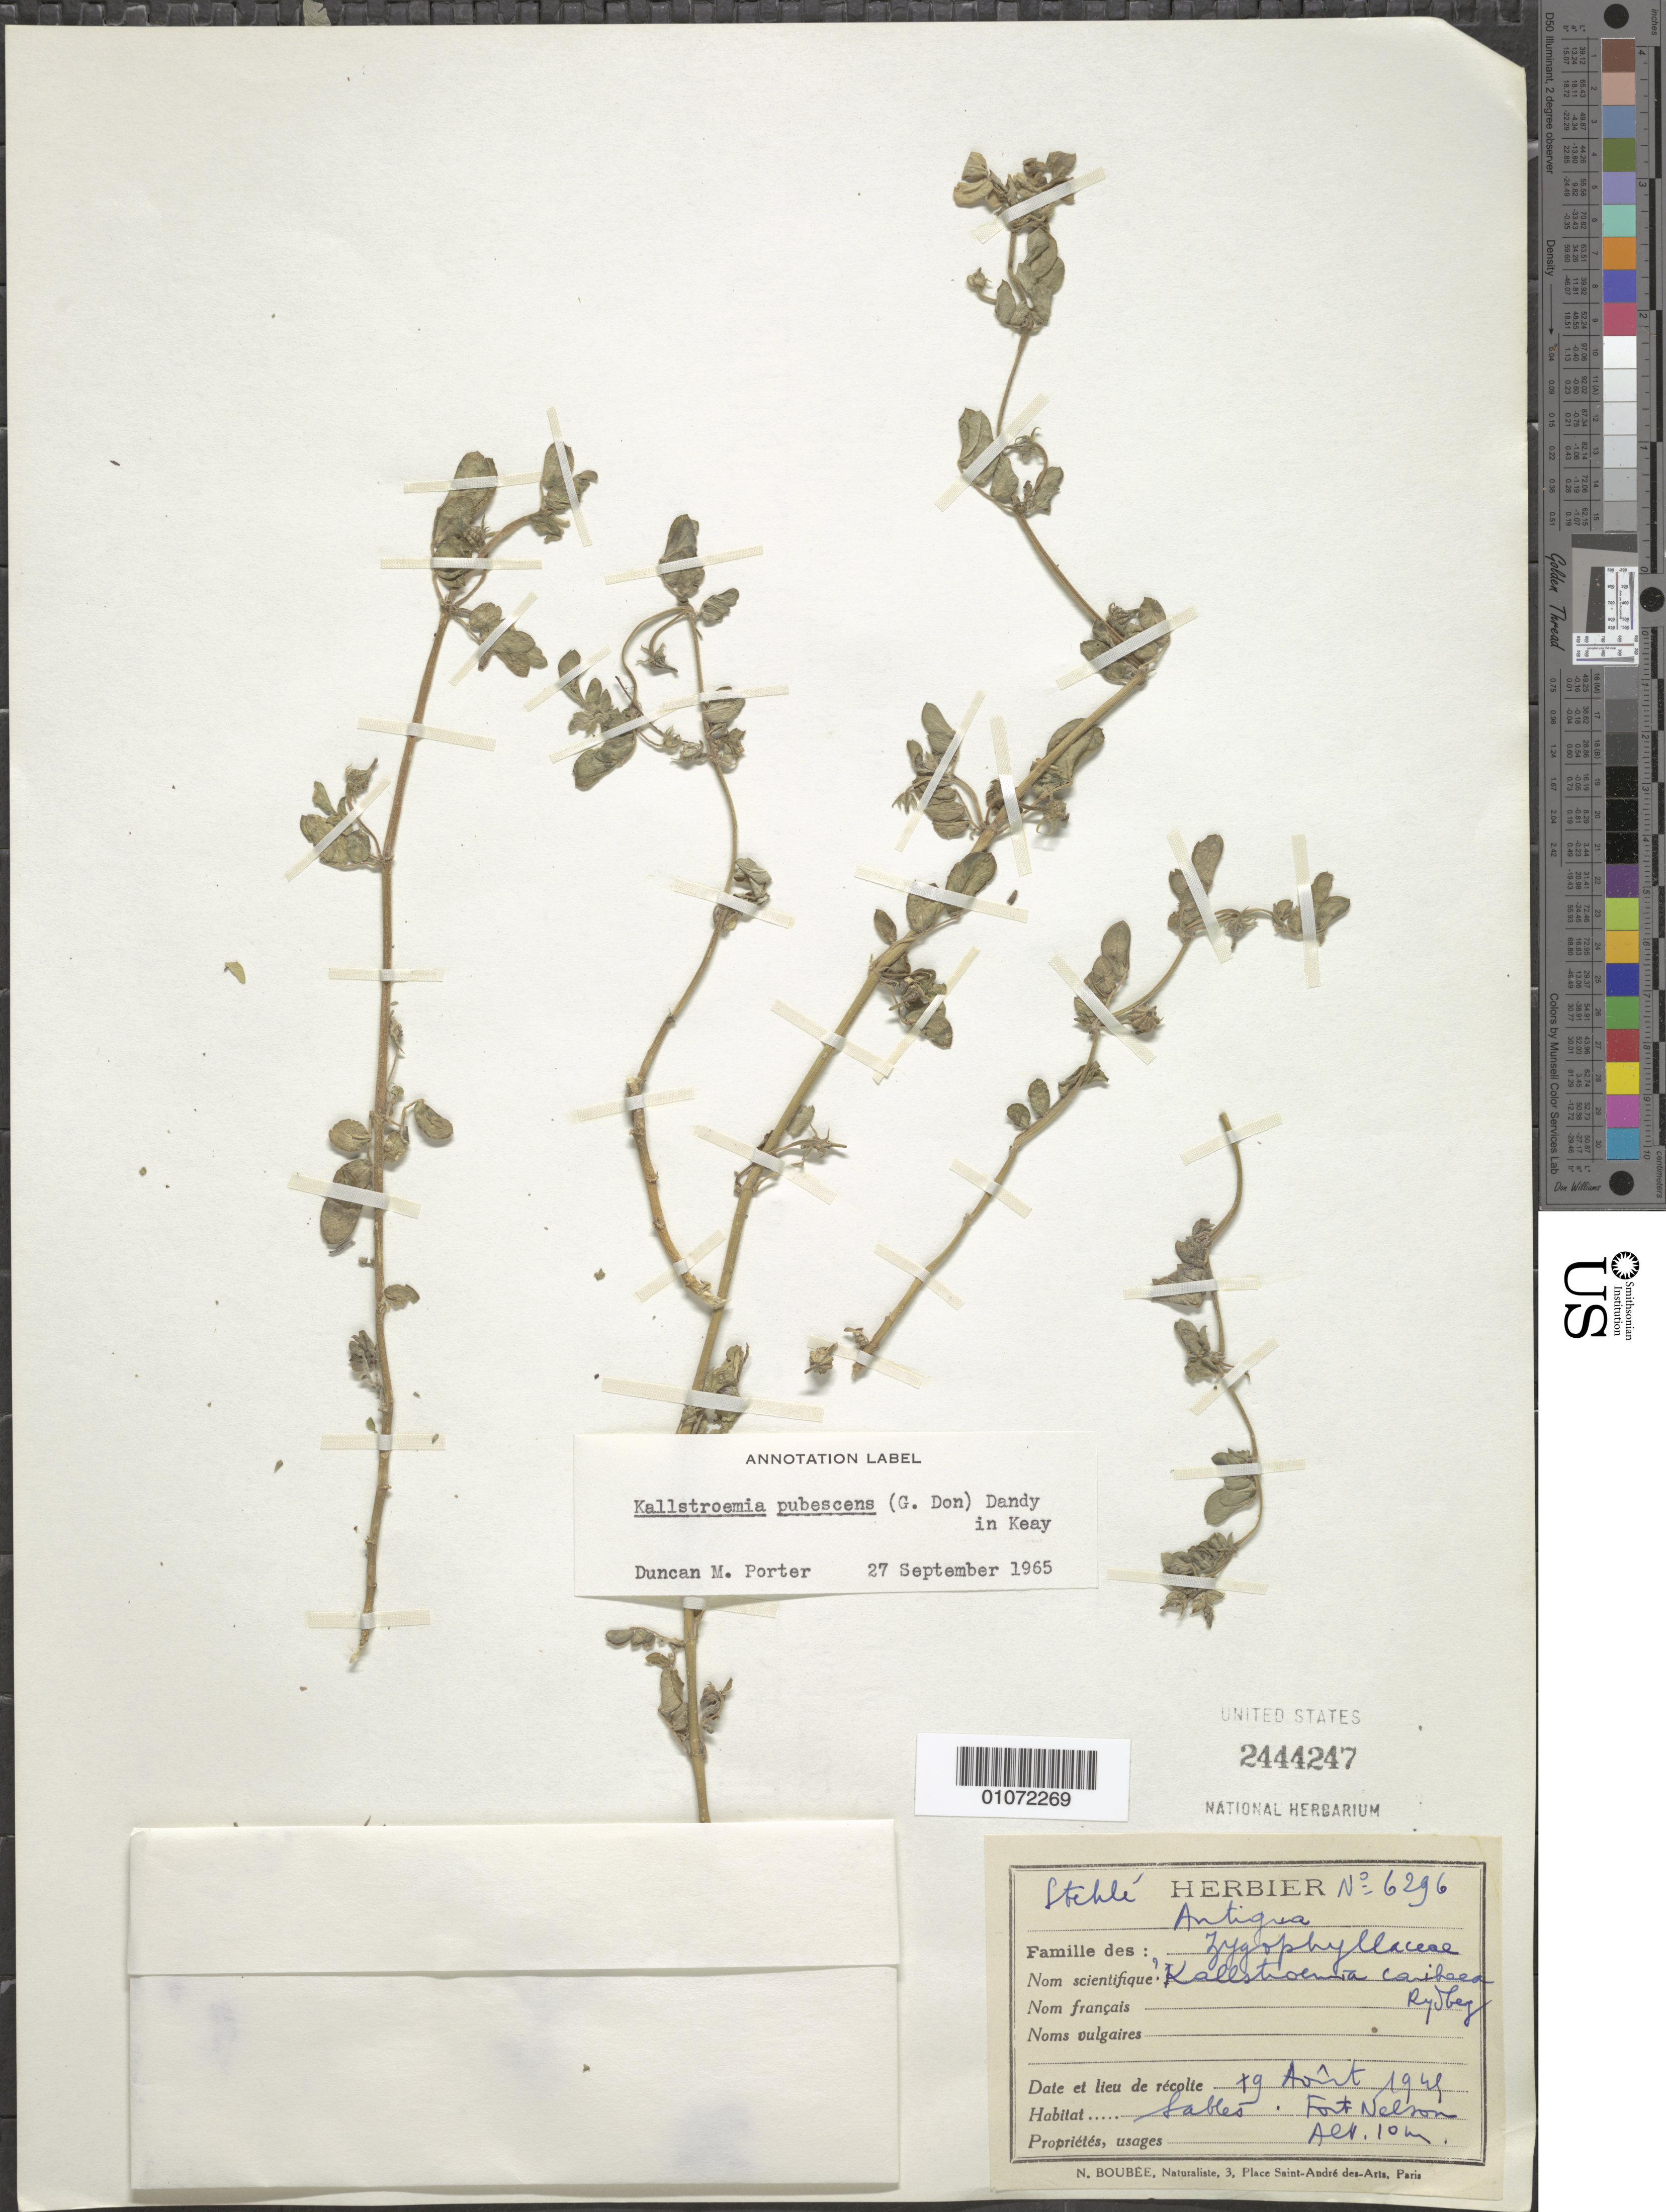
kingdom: Plantae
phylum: Tracheophyta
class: Magnoliopsida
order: Zygophyllales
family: Zygophyllaceae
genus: Kallstroemia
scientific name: Kallstroemia pubescens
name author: (G. Don) Dandy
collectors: H. Stehlé & M. Stehlé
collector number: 6296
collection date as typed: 19 Aug 1948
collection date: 1948-08-19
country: Antigua and Barbuda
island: Antigua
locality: Fort Nelson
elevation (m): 10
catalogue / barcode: US 2444247